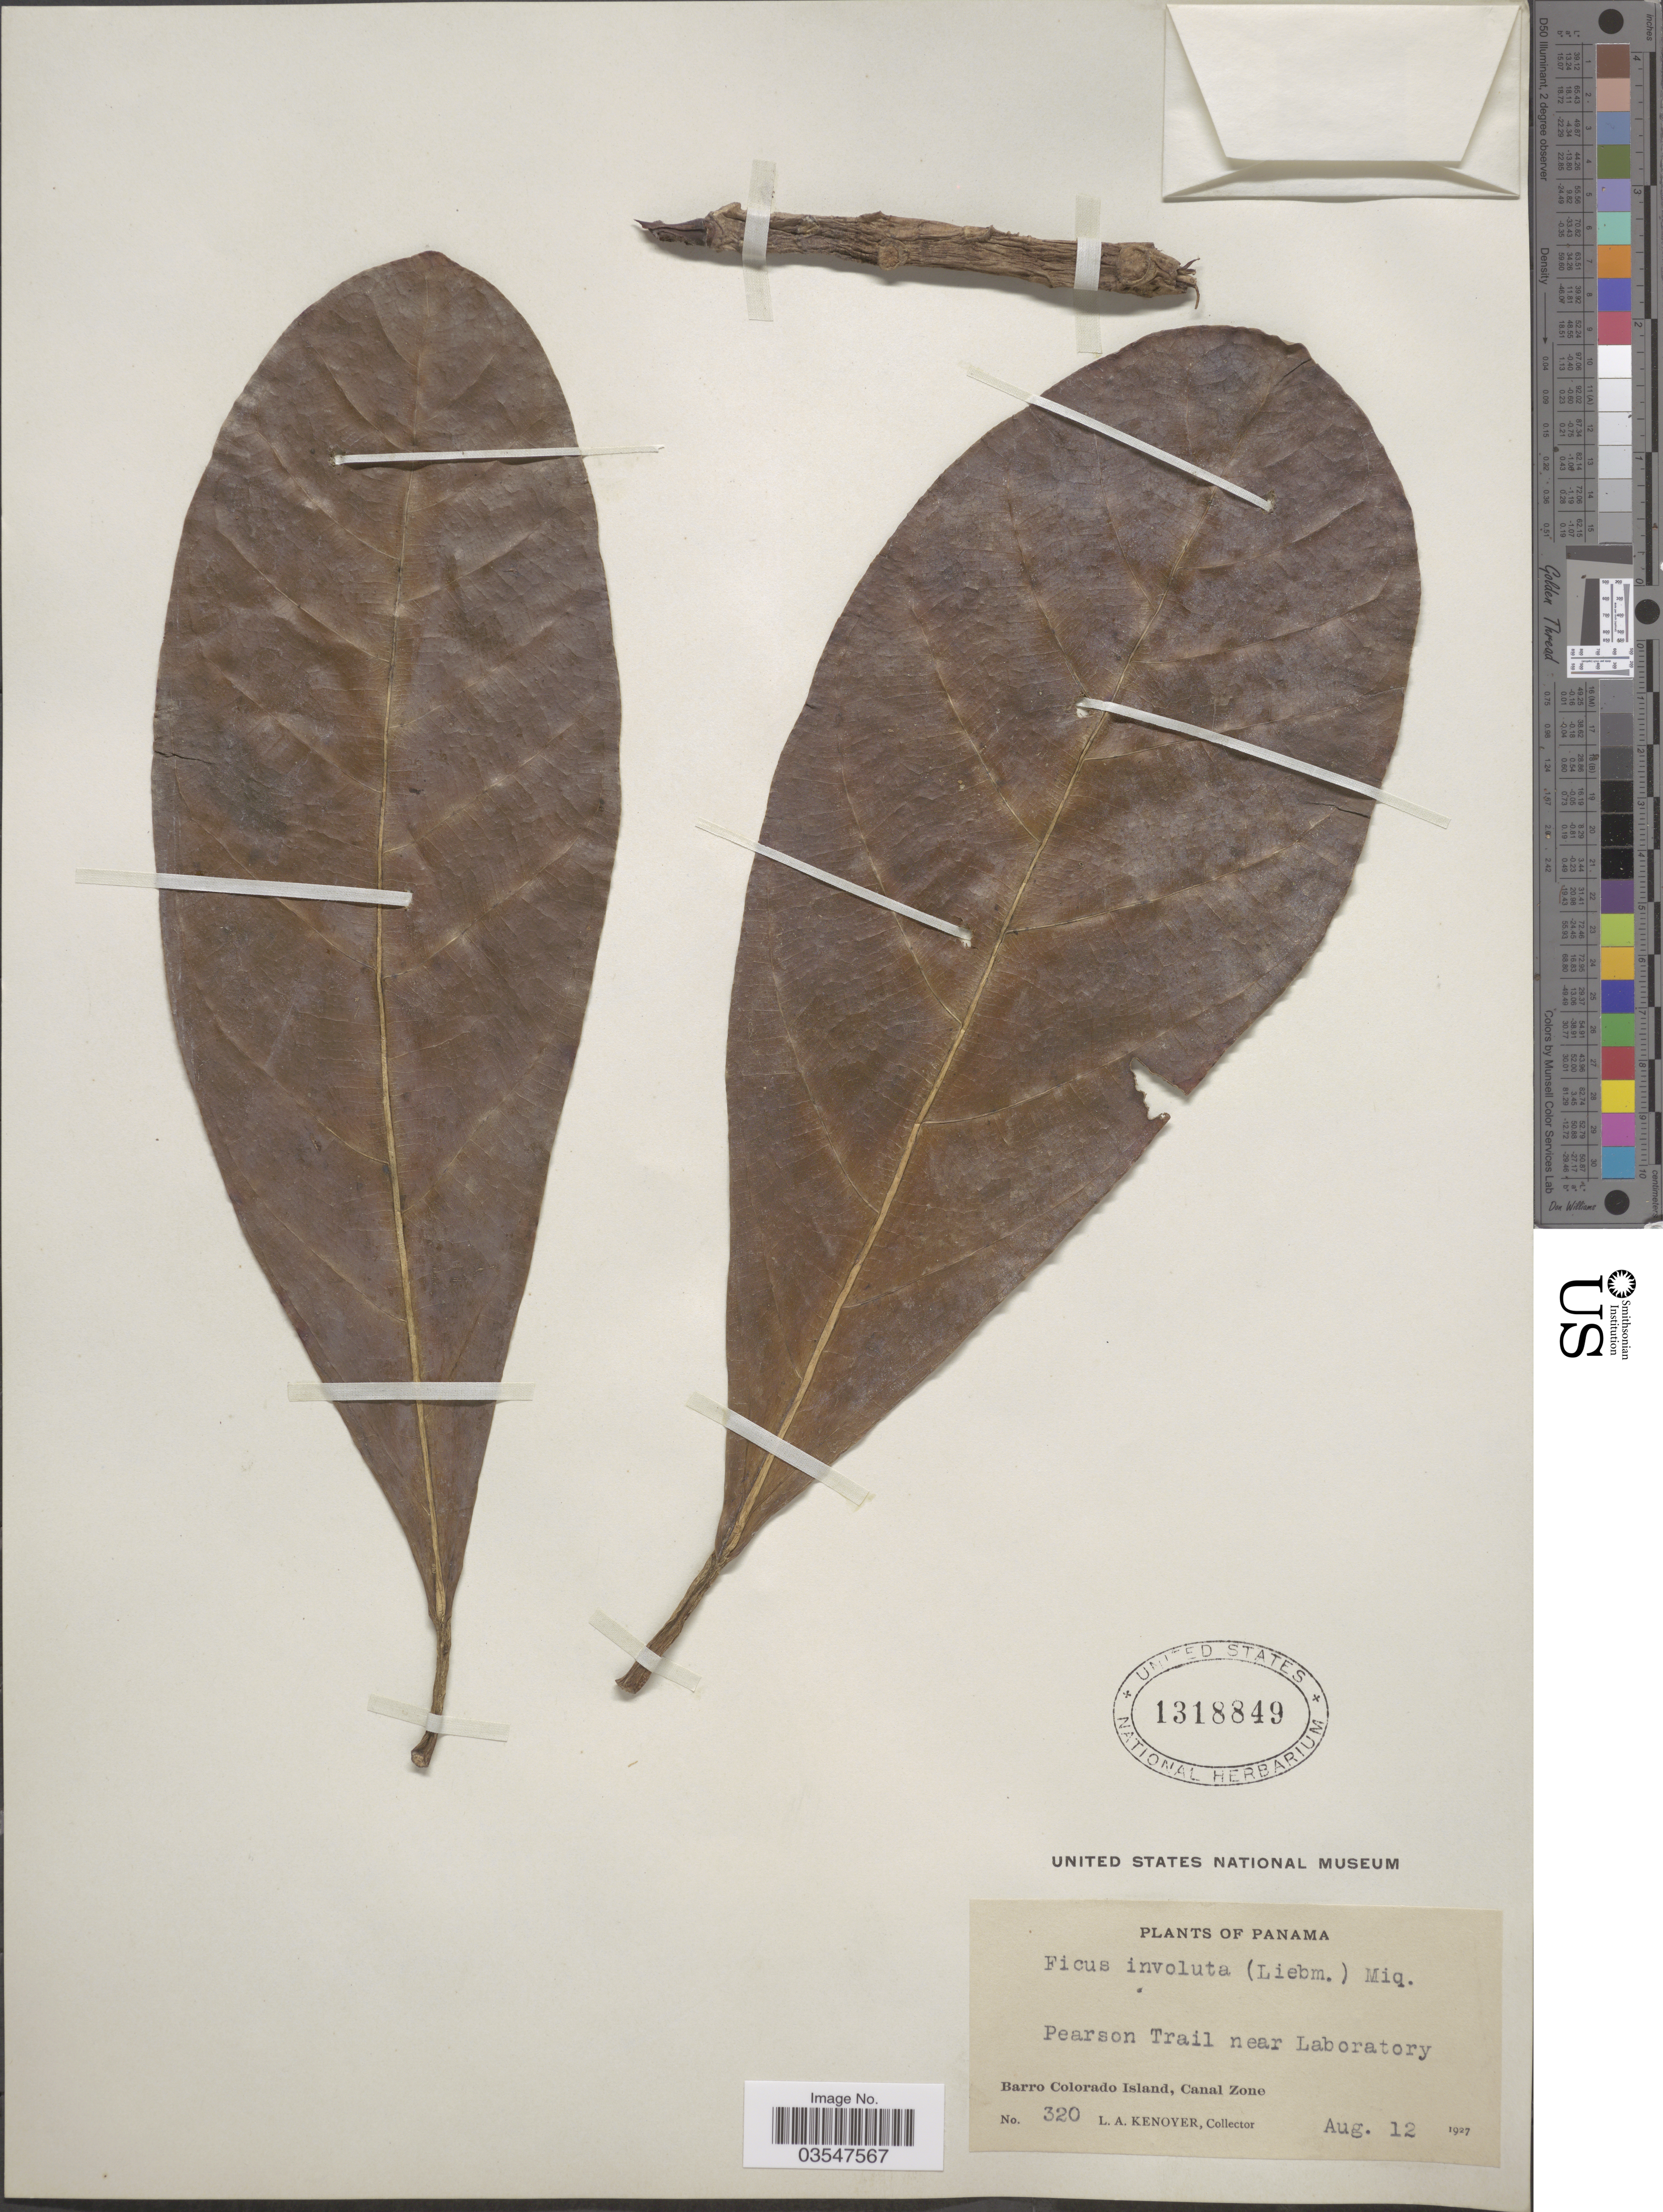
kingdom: Plantae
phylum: Tracheophyta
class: Magnoliopsida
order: Rosales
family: Moraceae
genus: Ficus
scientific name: Ficus obtusifolia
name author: Kunth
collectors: L. A. Kenoyer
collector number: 320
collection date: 1927-08-12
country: Panama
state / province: Colón / Panamá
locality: Pearson Trail near Laboratory, Barro Colorado Island, Canal Zone.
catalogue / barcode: US 1318849